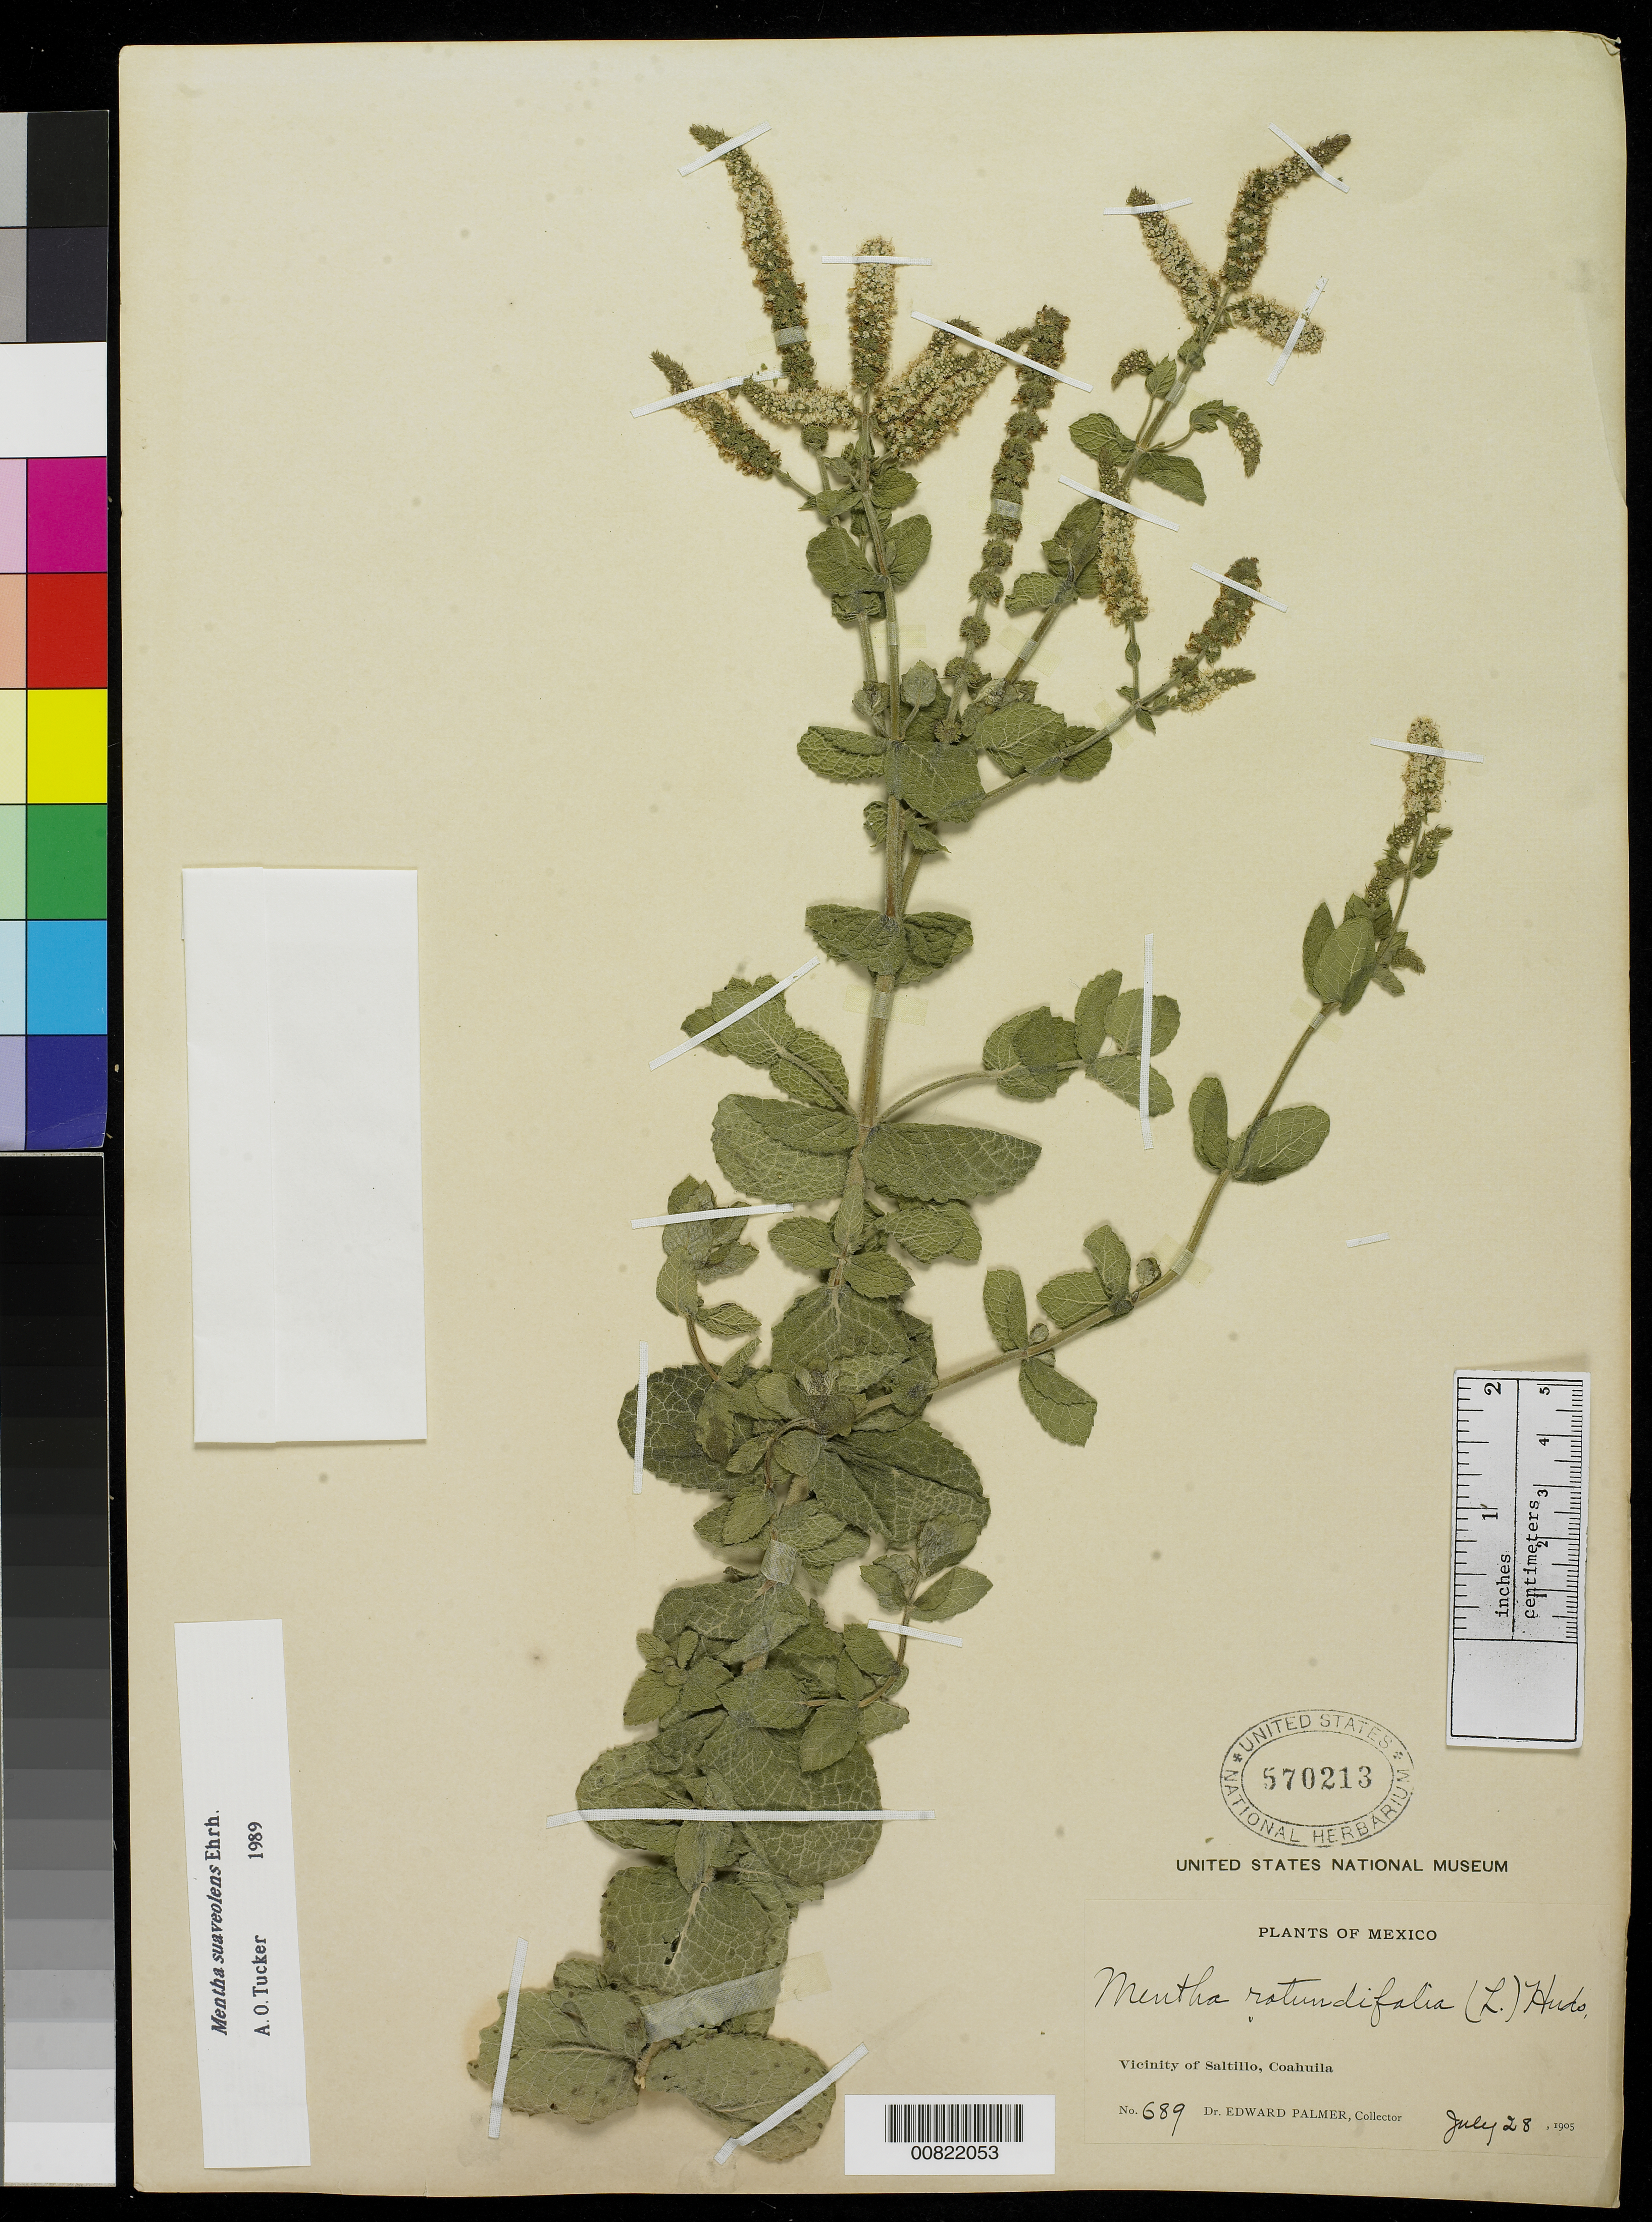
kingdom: Plantae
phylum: Tracheophyta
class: Magnoliopsida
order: Lamiales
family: Lamiaceae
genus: Mentha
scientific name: Mentha suaveolens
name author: Ehrh.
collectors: E. Palmer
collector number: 689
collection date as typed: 28 Jul 1905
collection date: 1905-07-28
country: Mexico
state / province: Coahuila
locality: Vicinity of Saltillo, Coahuila.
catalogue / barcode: US 570213